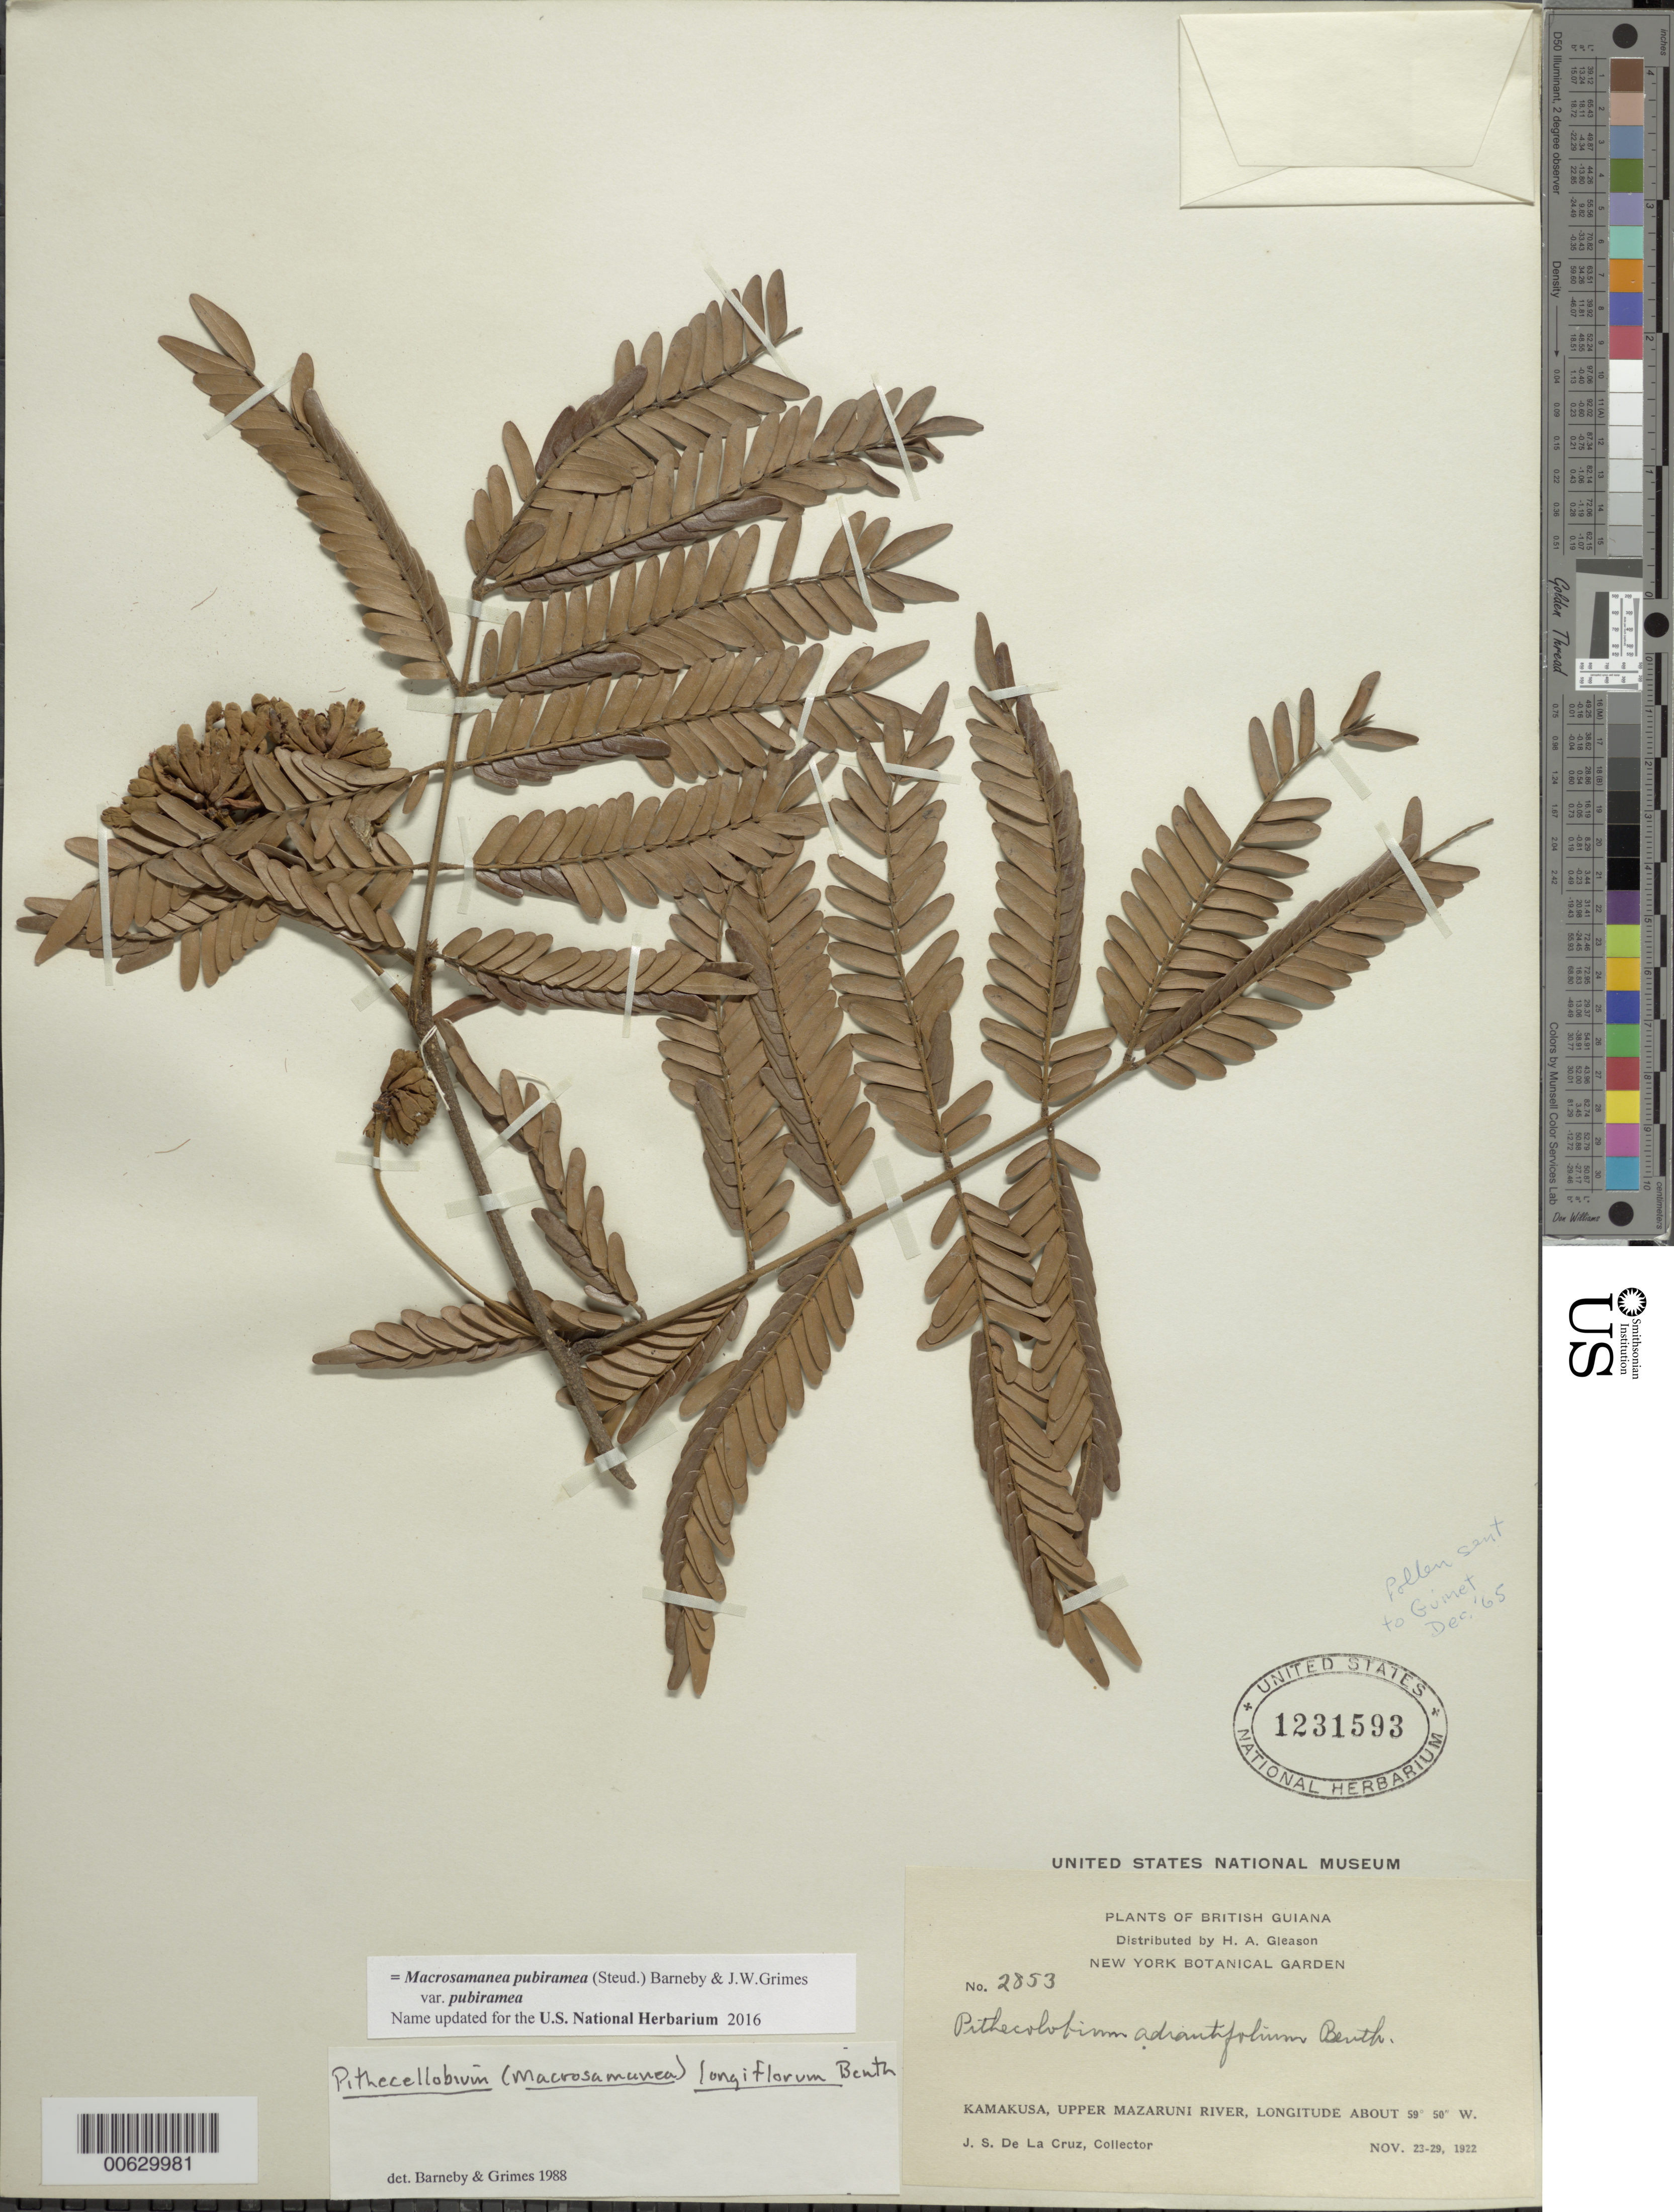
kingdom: Plantae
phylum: Tracheophyta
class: Magnoliopsida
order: Fabales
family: Fabaceae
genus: Macrosamanea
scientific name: Macrosamanea pubiramea var. pubiramea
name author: (Steud.) Barneby & J.W. Grimes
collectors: J. S. de la Cruz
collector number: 2853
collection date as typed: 23-Nov-22 to 29-Nov-22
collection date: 1922-11-23/1922-11-29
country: Guyana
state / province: Cuyuni-Mazaruni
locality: Kamakusa, Upper Mazaruni R.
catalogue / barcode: US 1231593